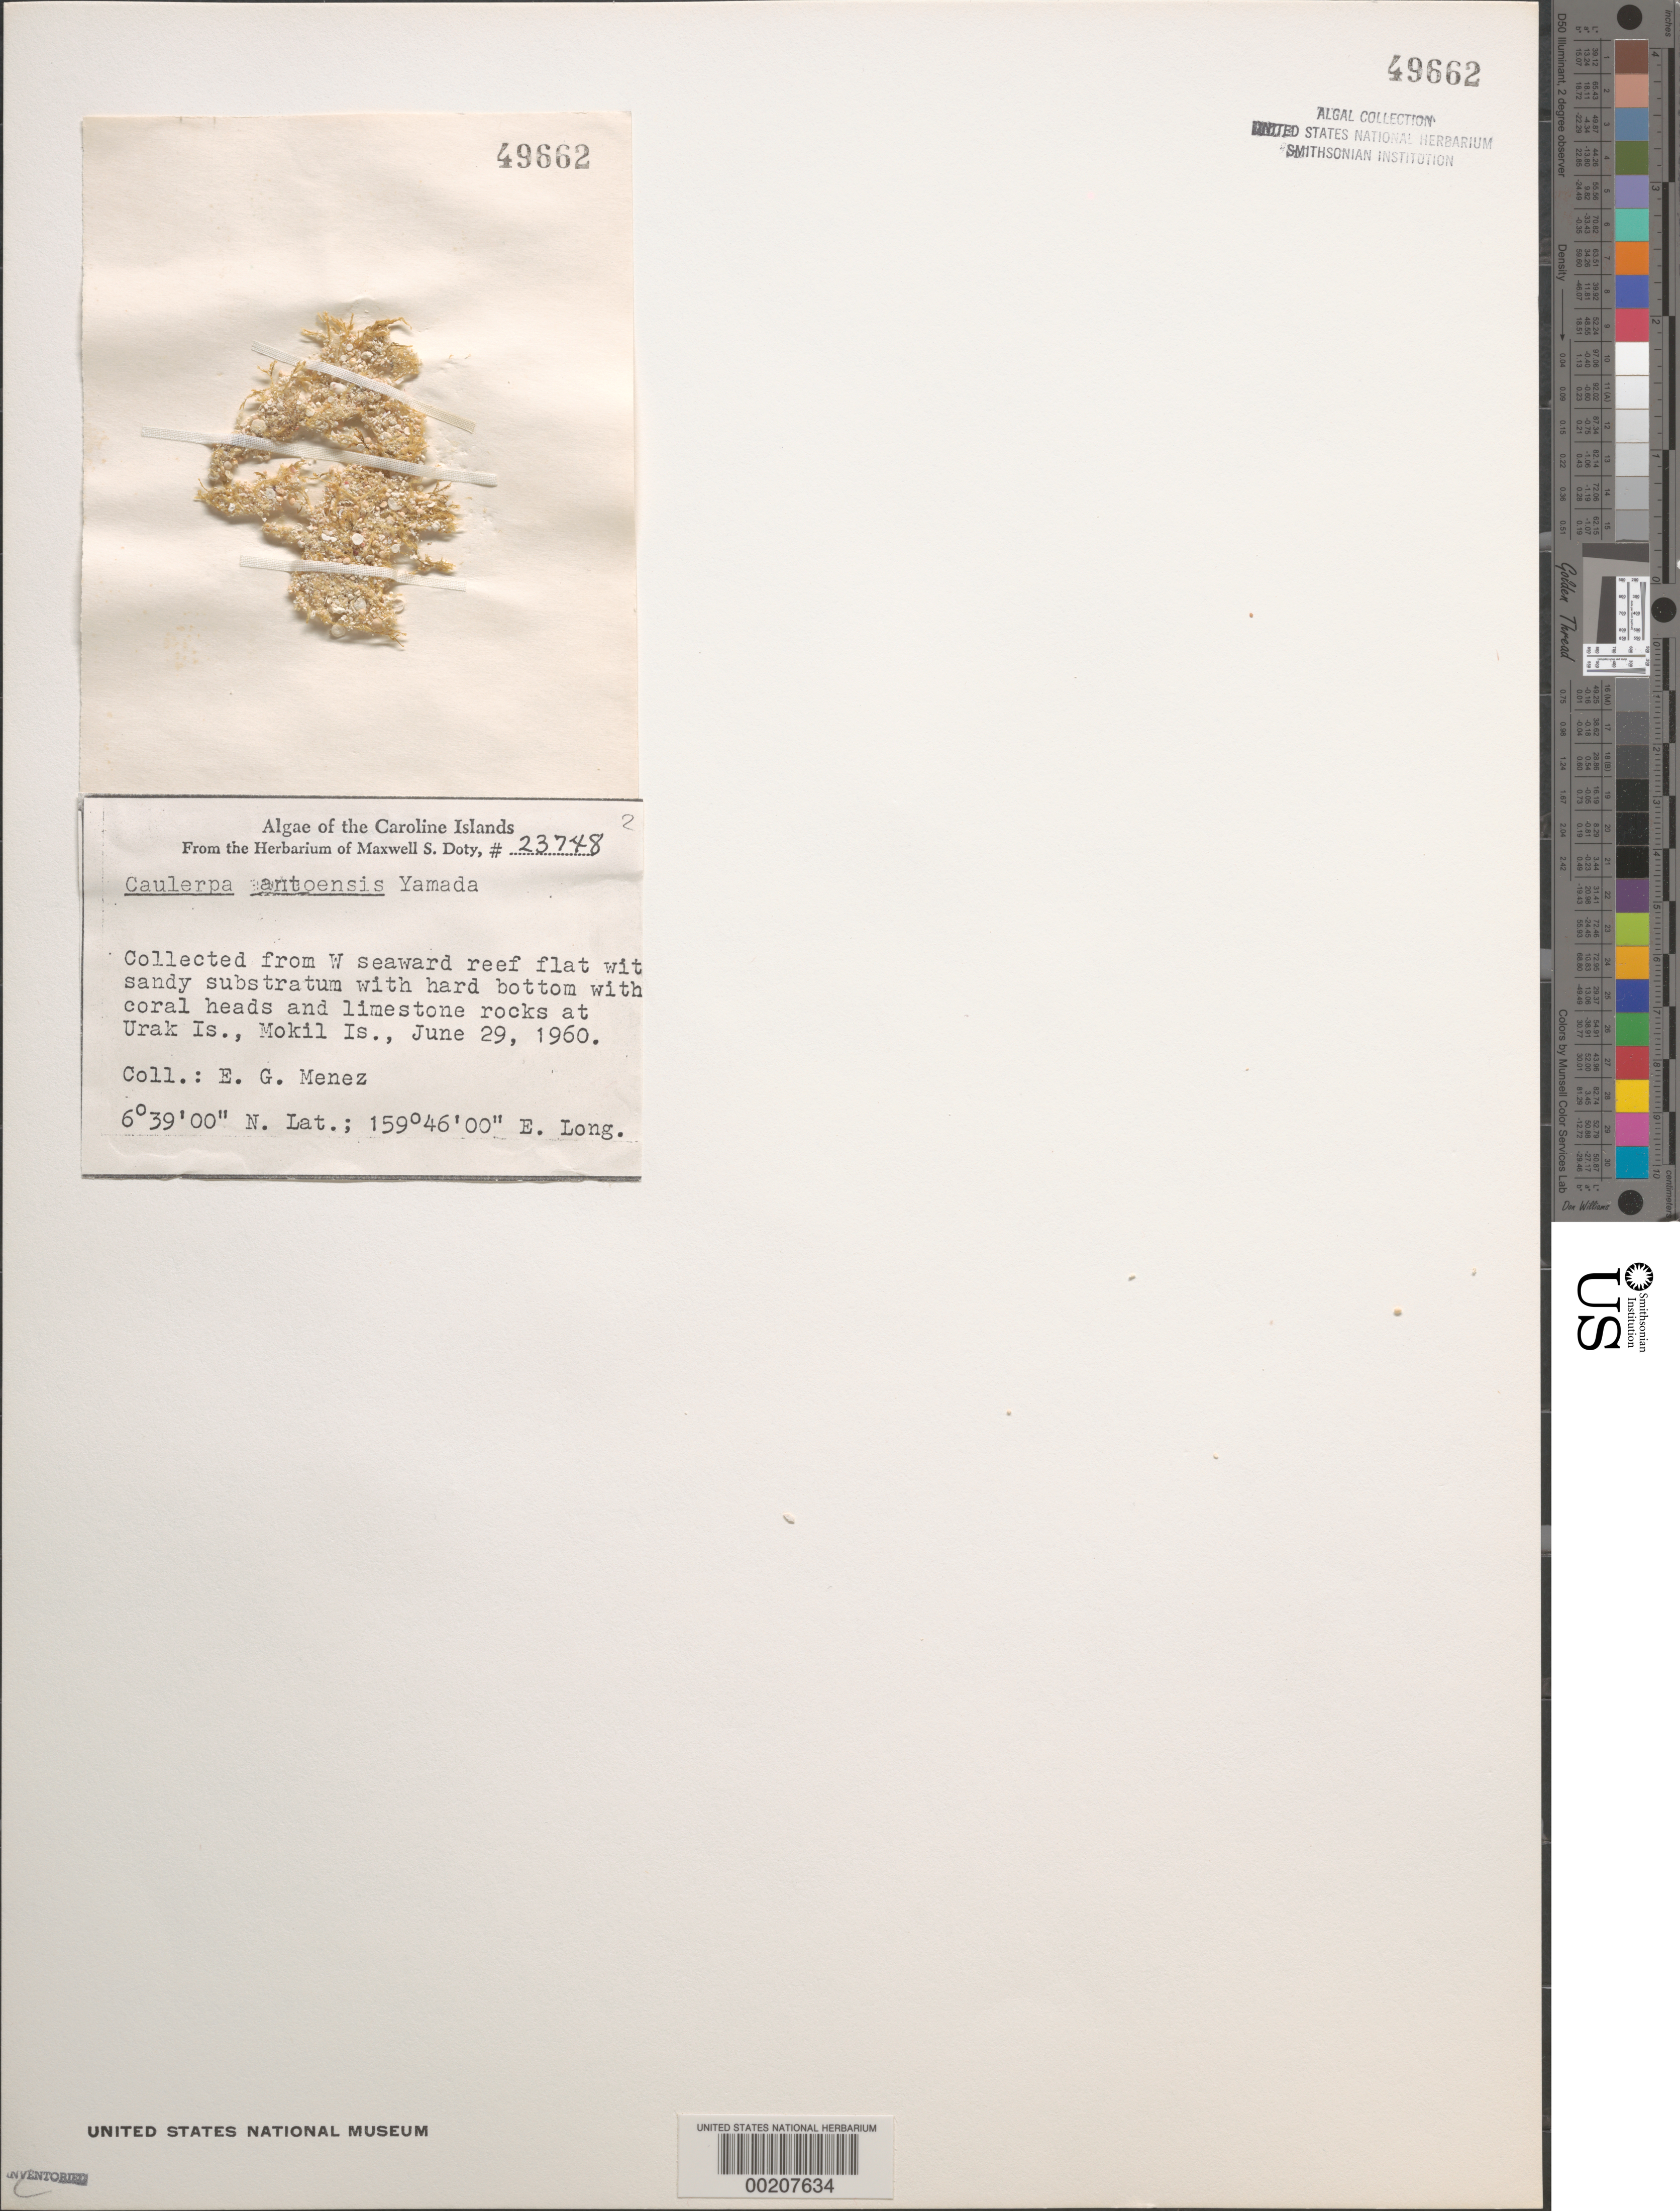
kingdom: Plantae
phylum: Chlorophyta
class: Ulvophyceae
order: Bryopsidales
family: Caulerpaceae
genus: Caulerpa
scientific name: Caulerpa antoensis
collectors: Meñez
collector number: MSD 23748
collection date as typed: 29 Jun 1960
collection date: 1960-06-29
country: Micronesia, Federated States of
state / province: Pohnpei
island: Mwokil (Mokil) Atoll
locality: Urak Islet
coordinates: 6 39' 00" N, 159 46' 00" E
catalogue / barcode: US 49662